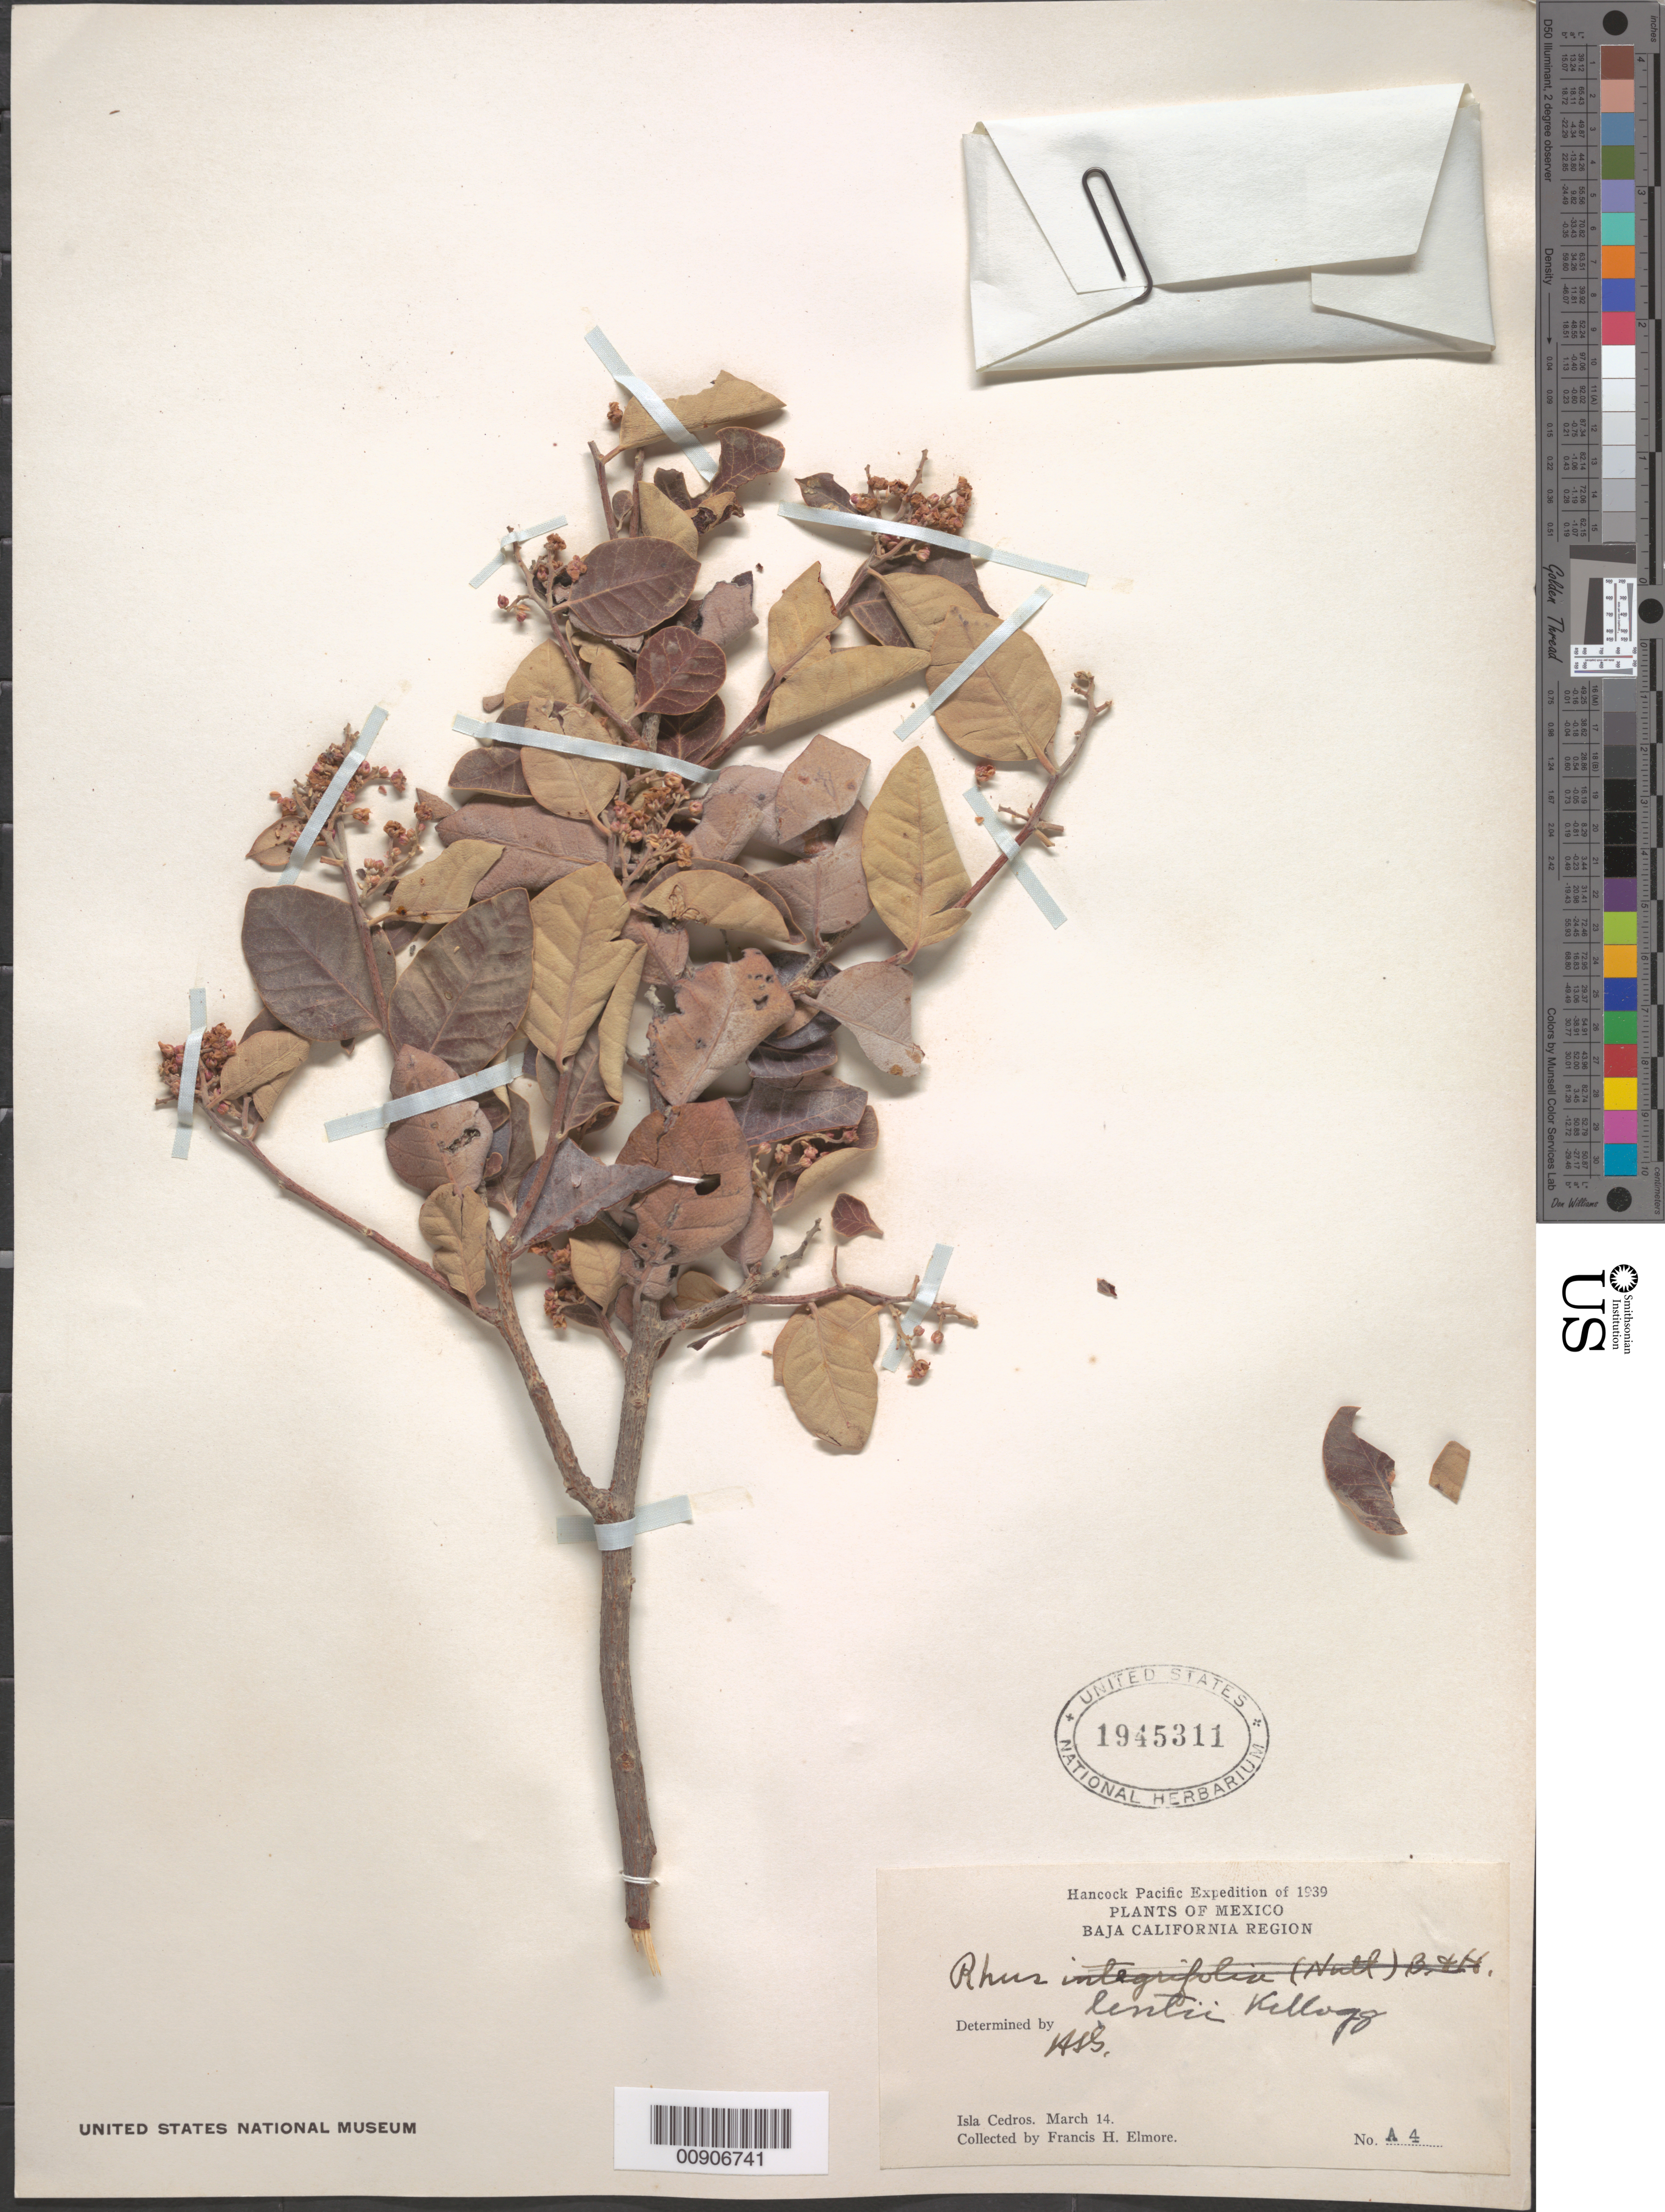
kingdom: Plantae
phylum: Tracheophyta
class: Magnoliopsida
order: Sapindales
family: Anacardiaceae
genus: Rhus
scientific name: Rhus lentii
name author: Kellogg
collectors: F. H. Elmore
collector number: A 4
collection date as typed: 14 Mar 1939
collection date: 1939-03-14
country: Mexico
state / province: Baja California Norte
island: Cedros I.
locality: Isla Cedros. Baja California Region.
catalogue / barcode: US 1945311